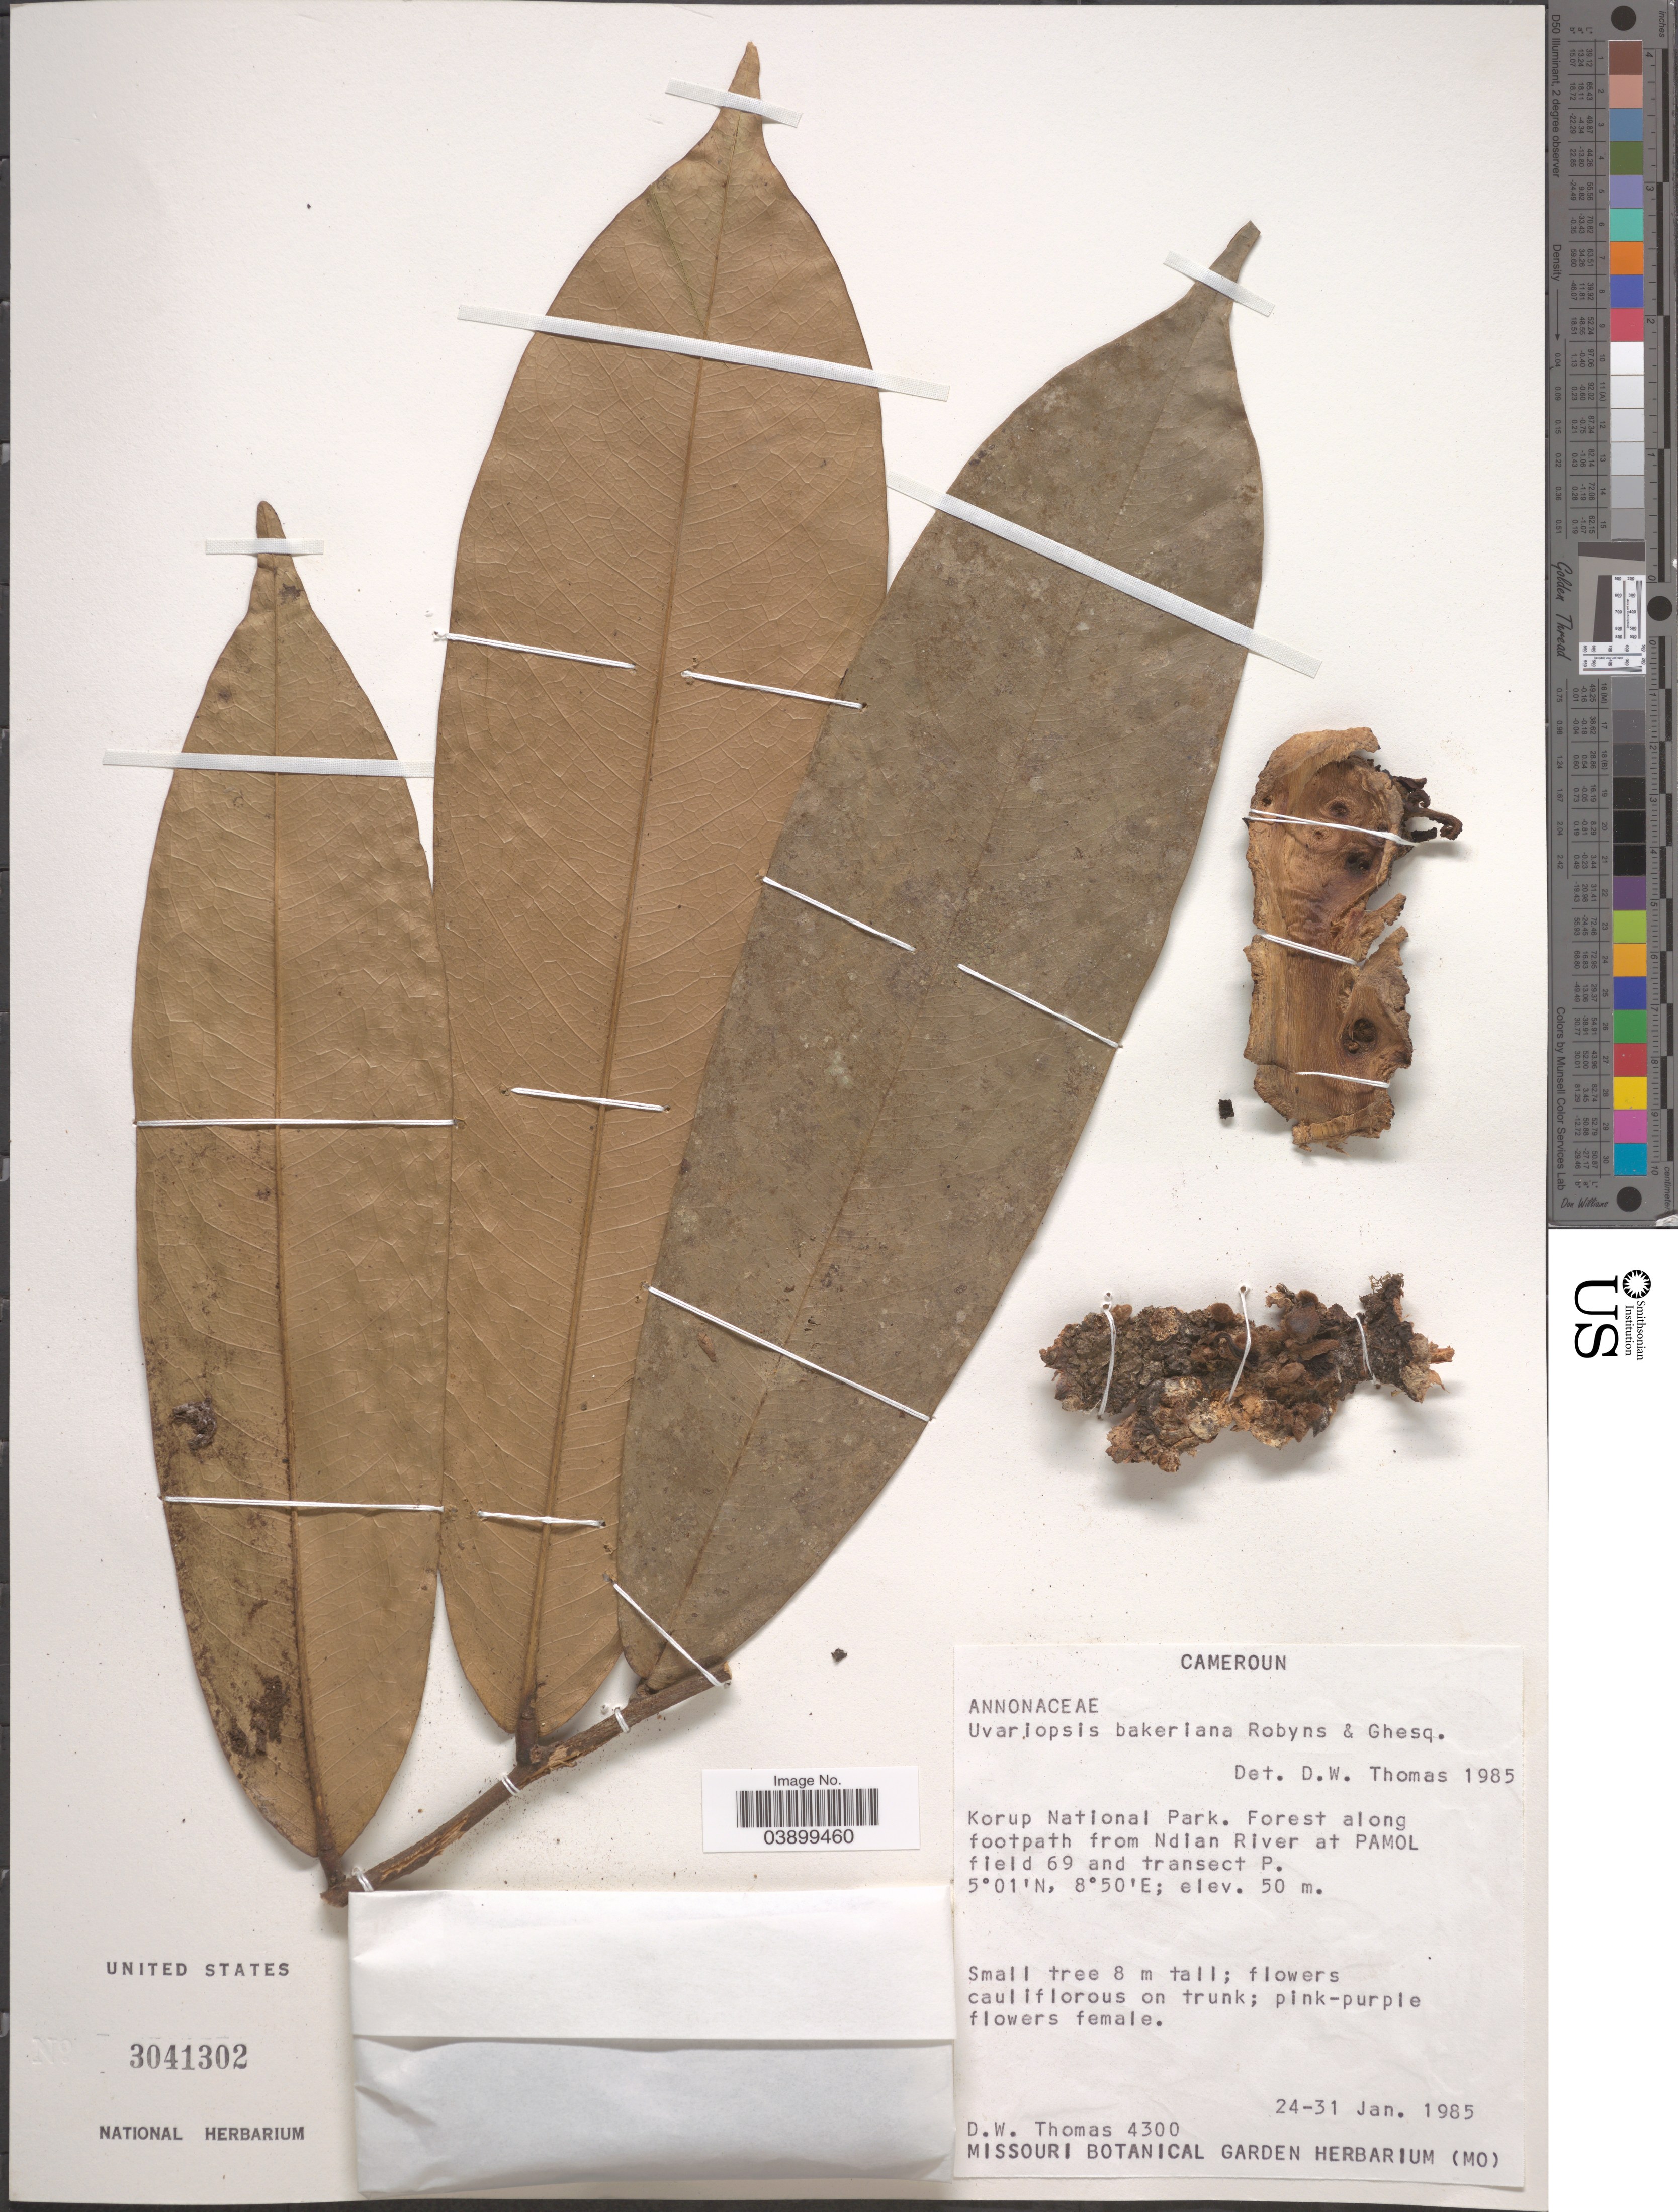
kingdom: Plantae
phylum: Tracheophyta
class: Magnoliopsida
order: Magnoliales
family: Annonaceae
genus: Uvariopsis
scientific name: Uvariopsis bakeriana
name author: (Hutch. & Dalziel) Robyns & Ghesq.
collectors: D. W. Thomas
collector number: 4300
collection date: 1985-01-24/1985-01-31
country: Cameroon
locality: Korup National Park. Forest along footpath from Ndian River at Pamol field 69 and transect P.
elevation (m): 50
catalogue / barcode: US 3041302